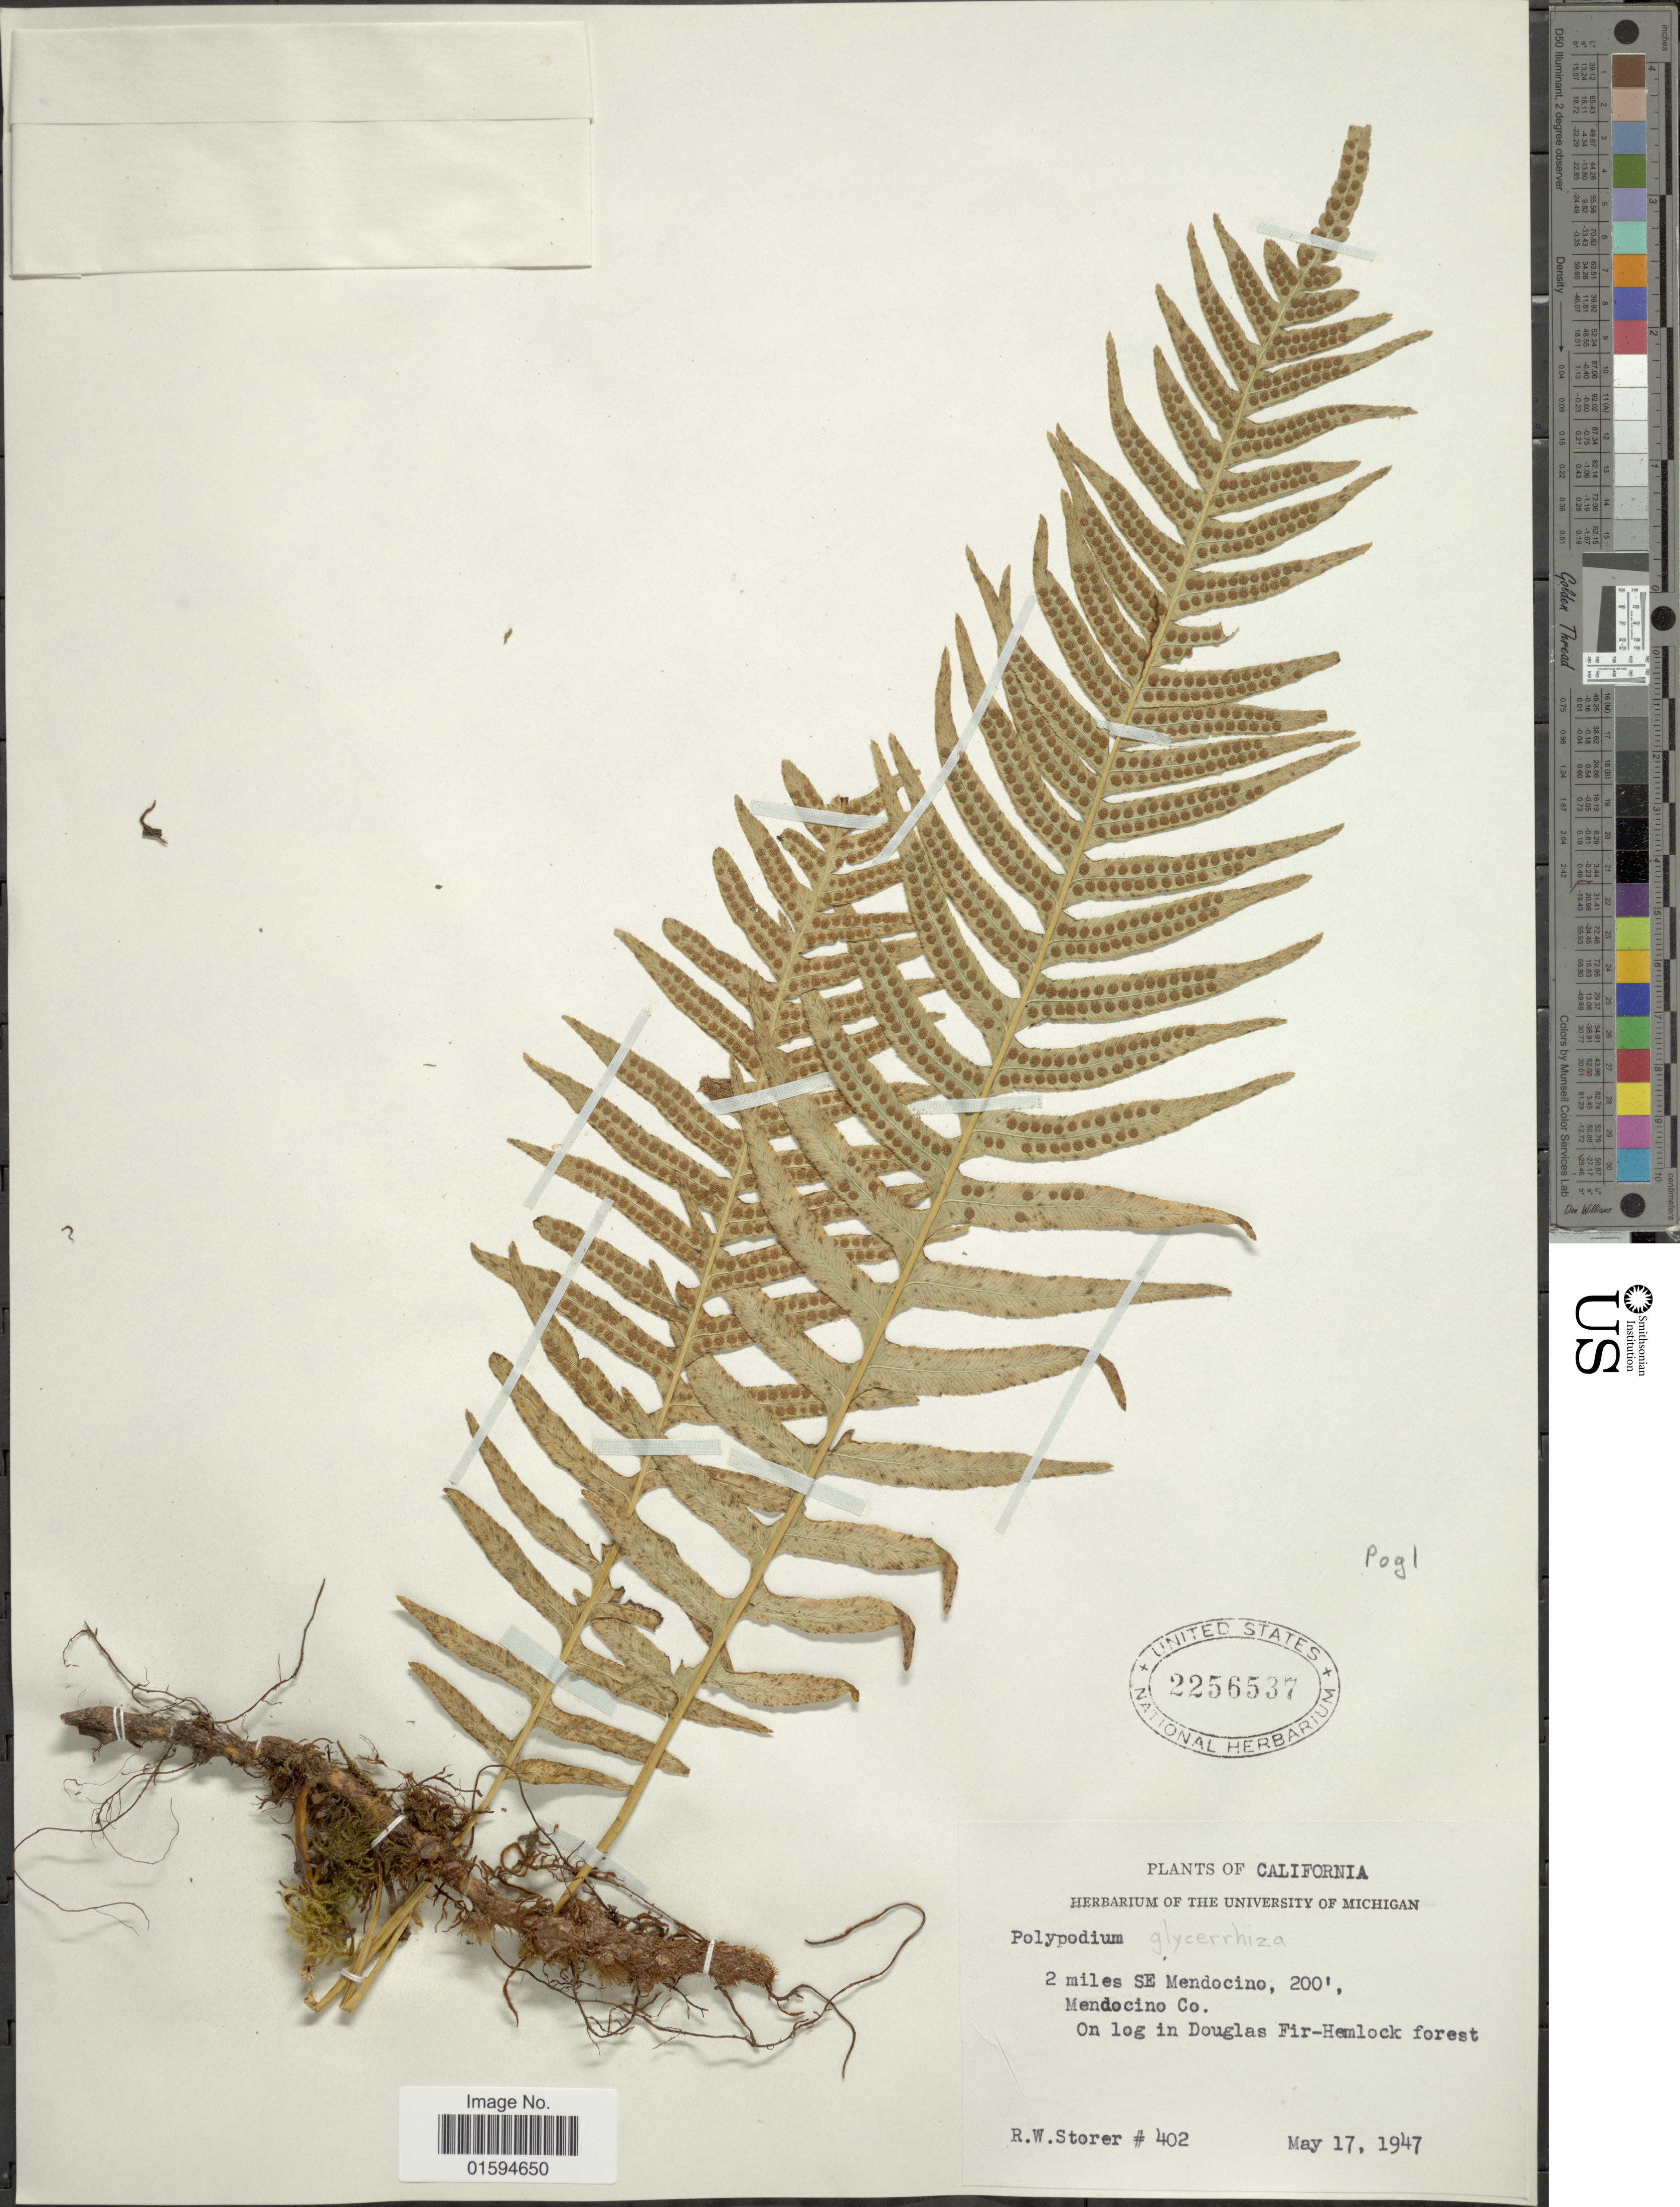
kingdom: Plantae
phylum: Tracheophyta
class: Polypodiopsida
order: Polypodiales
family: Polypodiaceae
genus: Polypodium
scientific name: Polypodium glycyrrhiza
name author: D.C. Eaton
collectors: R. Storer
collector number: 402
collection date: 1947-05-17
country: United States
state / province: California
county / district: Mendocino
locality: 2 miles SE Mendocino, Mendocino Co., on log in Douglas Fir-Hemlock forest.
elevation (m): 61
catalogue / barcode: US 2256537